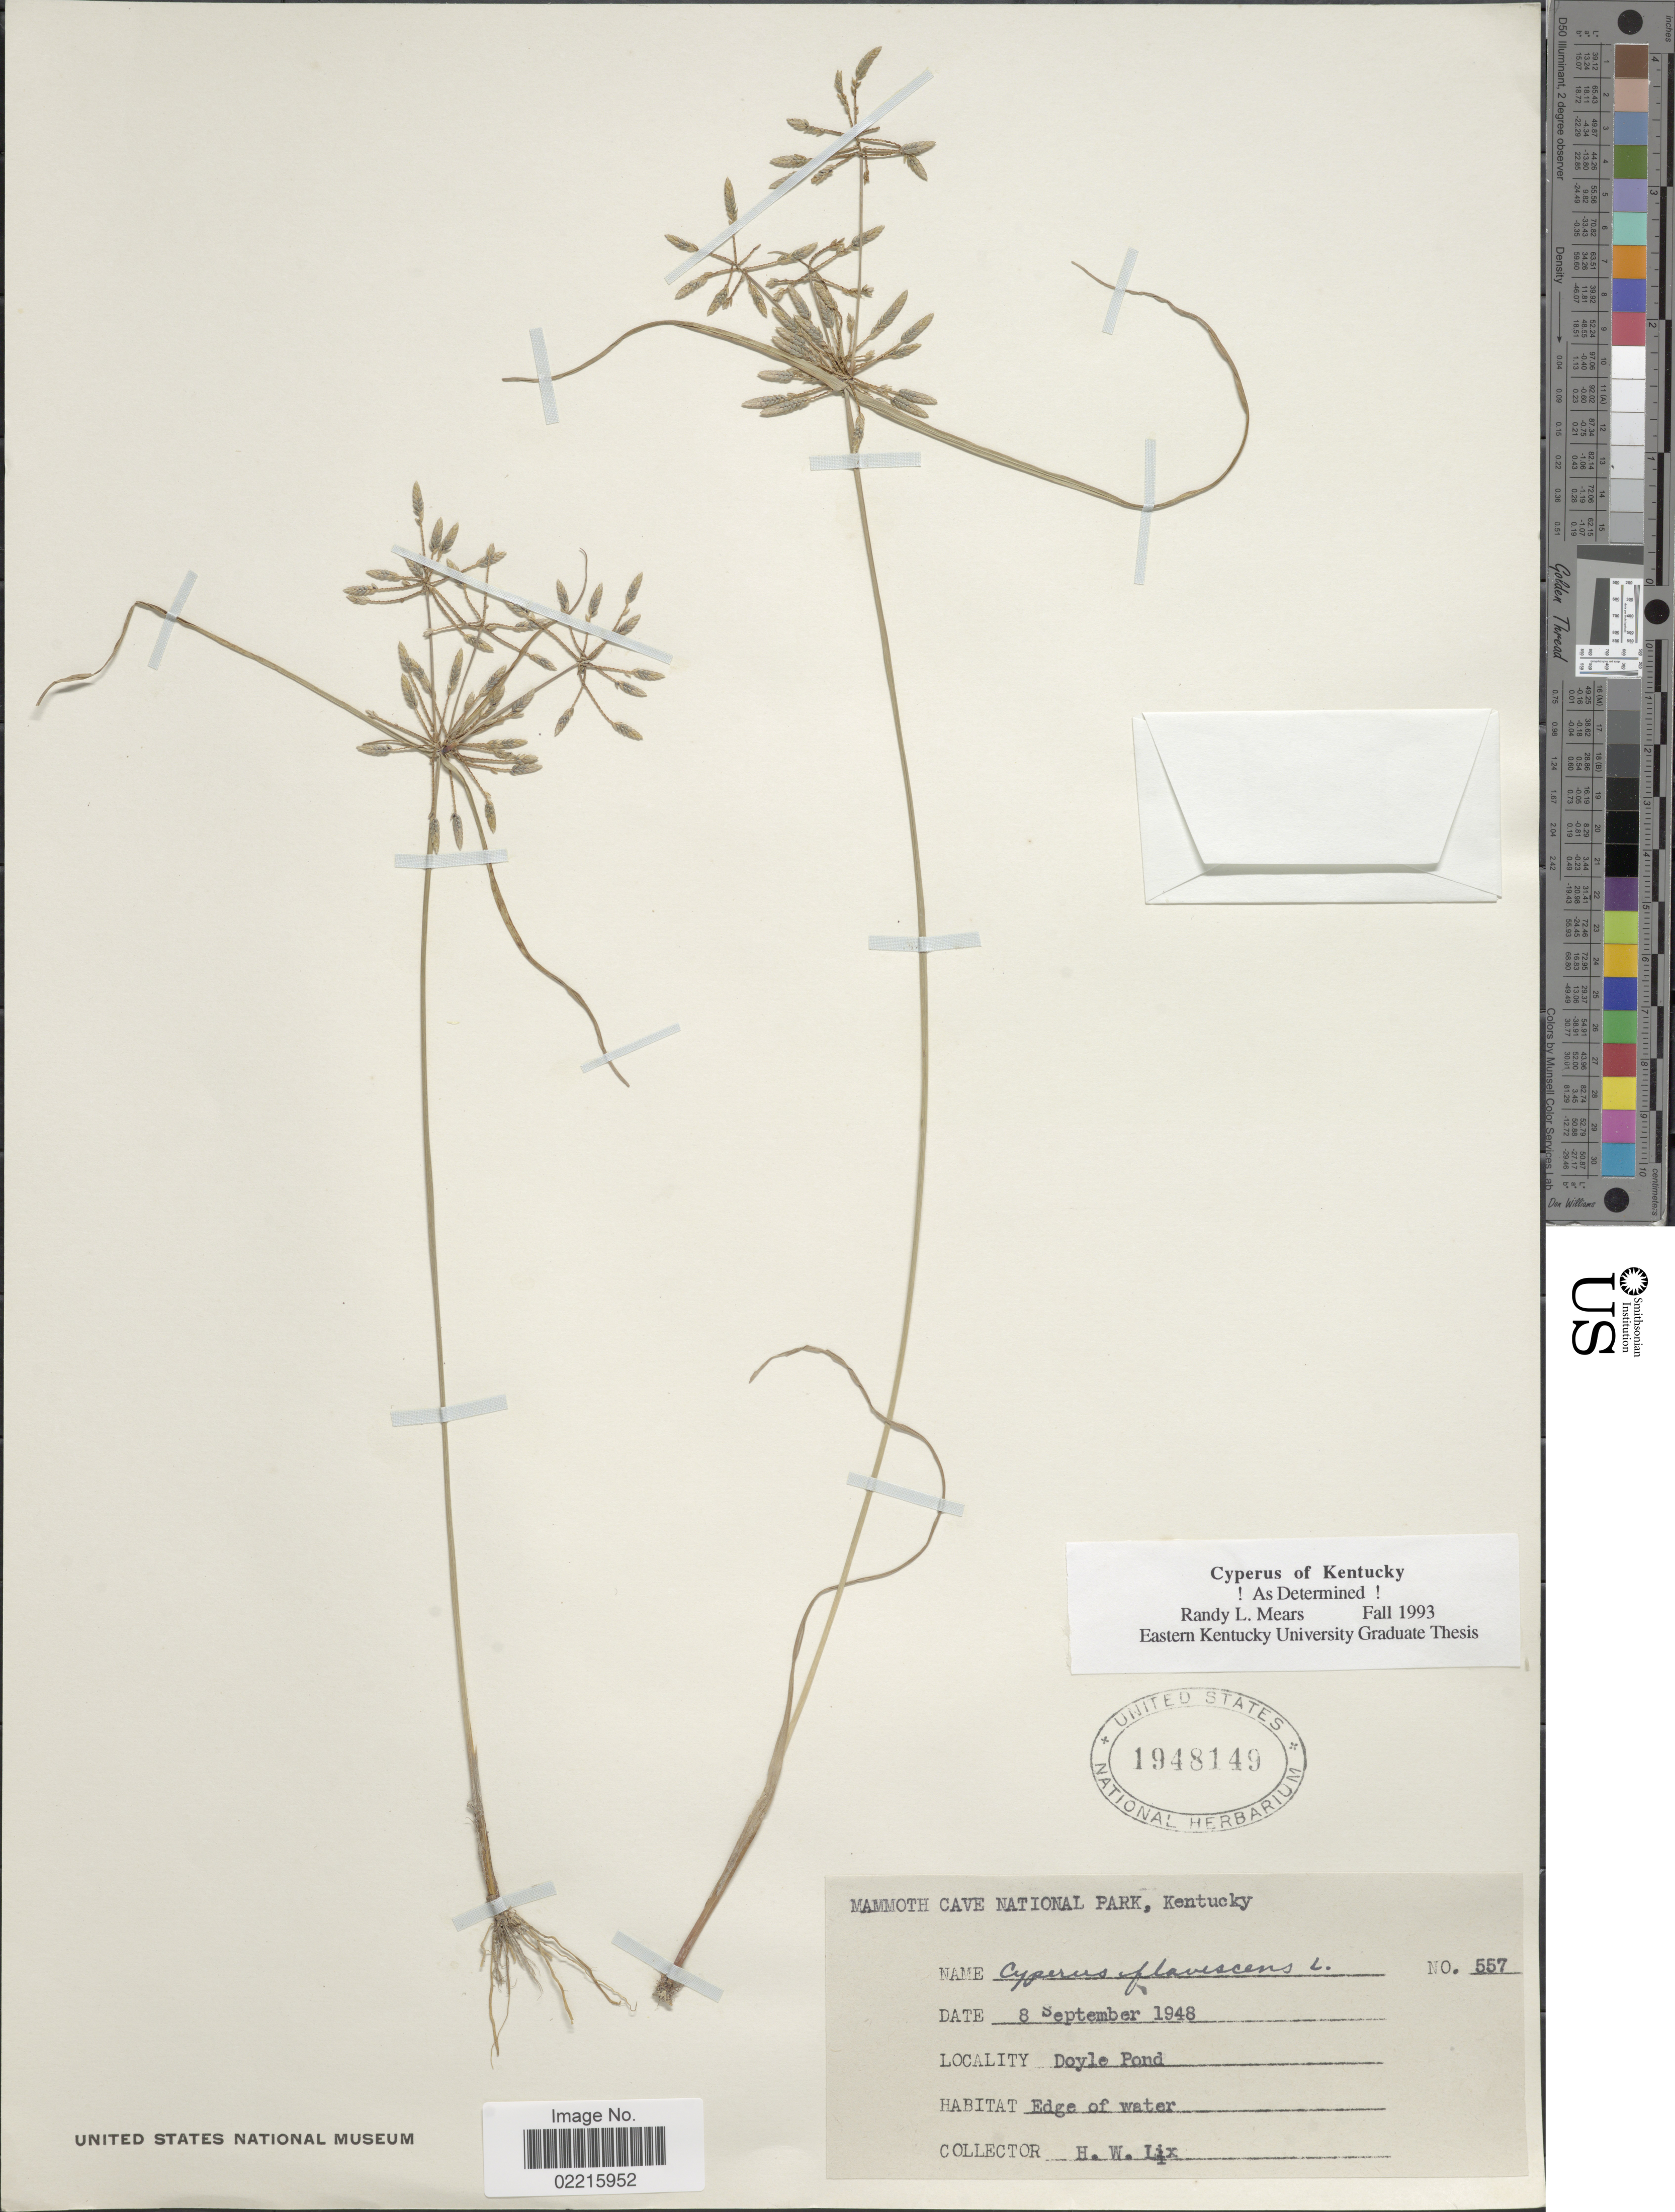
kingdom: Plantae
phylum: Tracheophyta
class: Liliopsida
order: Poales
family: Cyperaceae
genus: Cyperus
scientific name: Cyperus flavescens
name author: L.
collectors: H. W. Lix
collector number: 557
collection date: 1948-09-08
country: United States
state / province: Kentucky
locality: Mammoth Cave National Park. Doyle Pond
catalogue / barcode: US 1948149